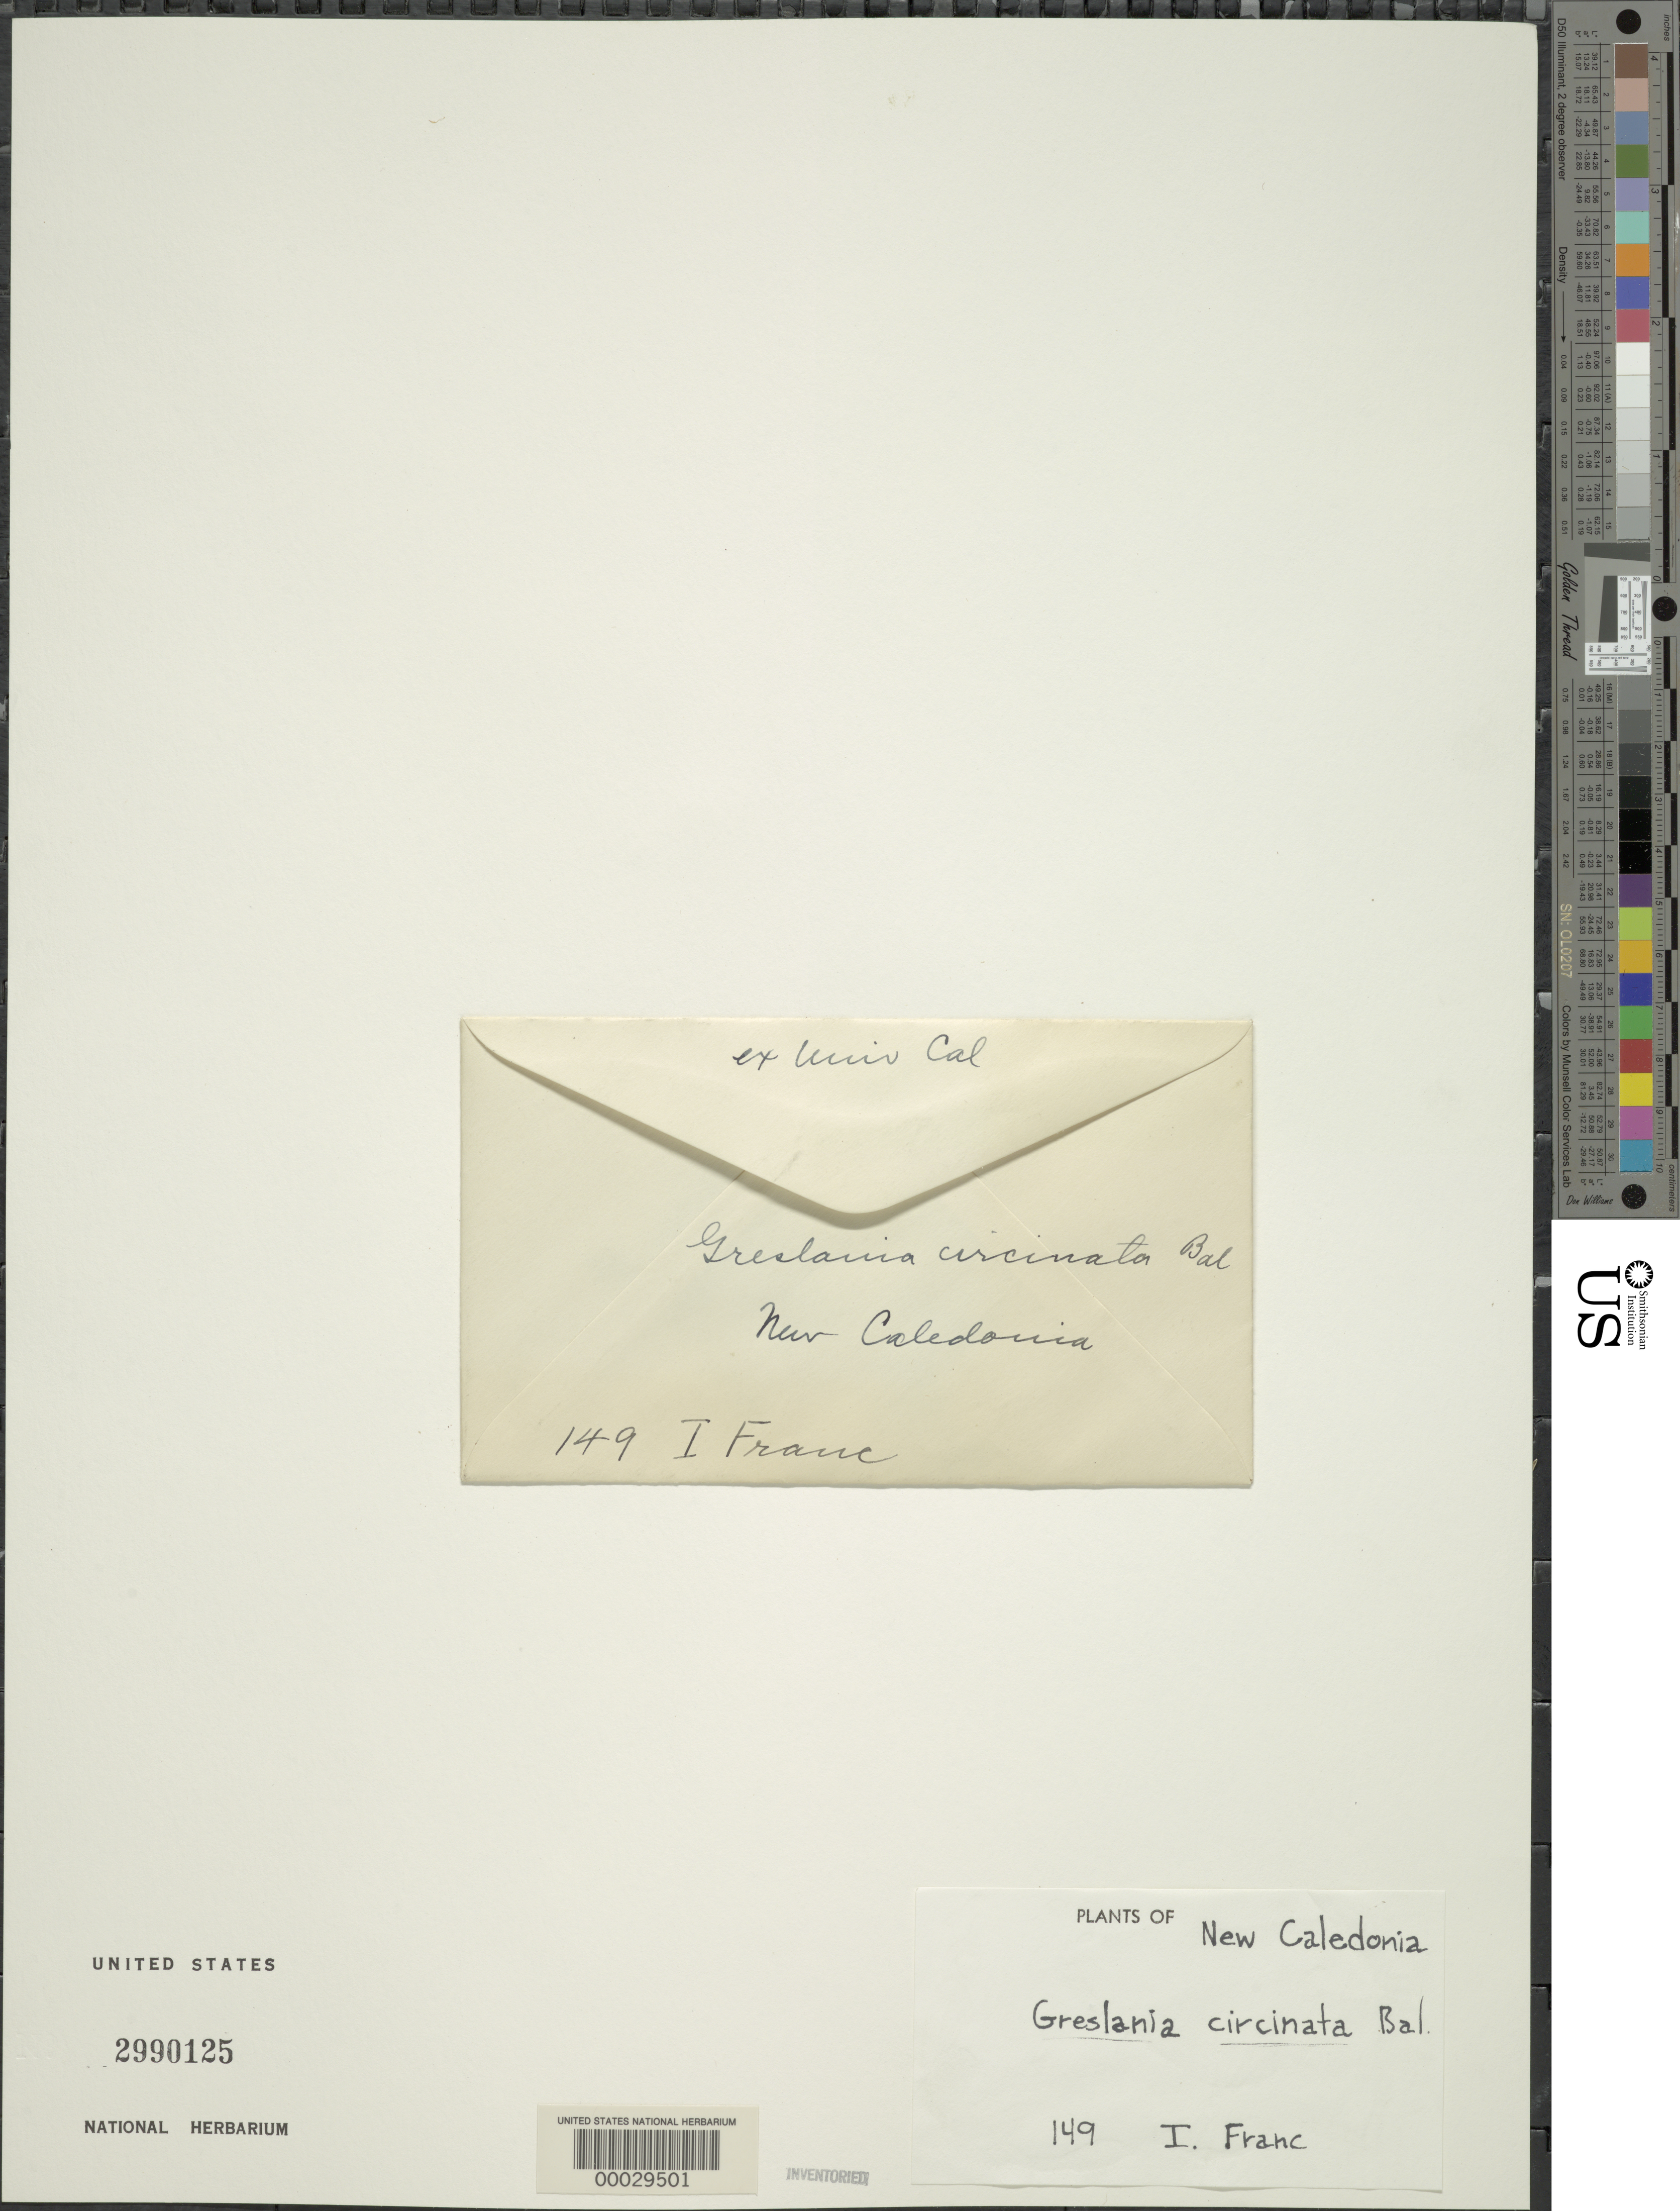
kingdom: Plantae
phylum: Tracheophyta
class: Liliopsida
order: Poales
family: Poaceae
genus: Greslania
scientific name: Greslania circinata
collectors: I. Franc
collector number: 149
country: New Caledonia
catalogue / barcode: US 2990125